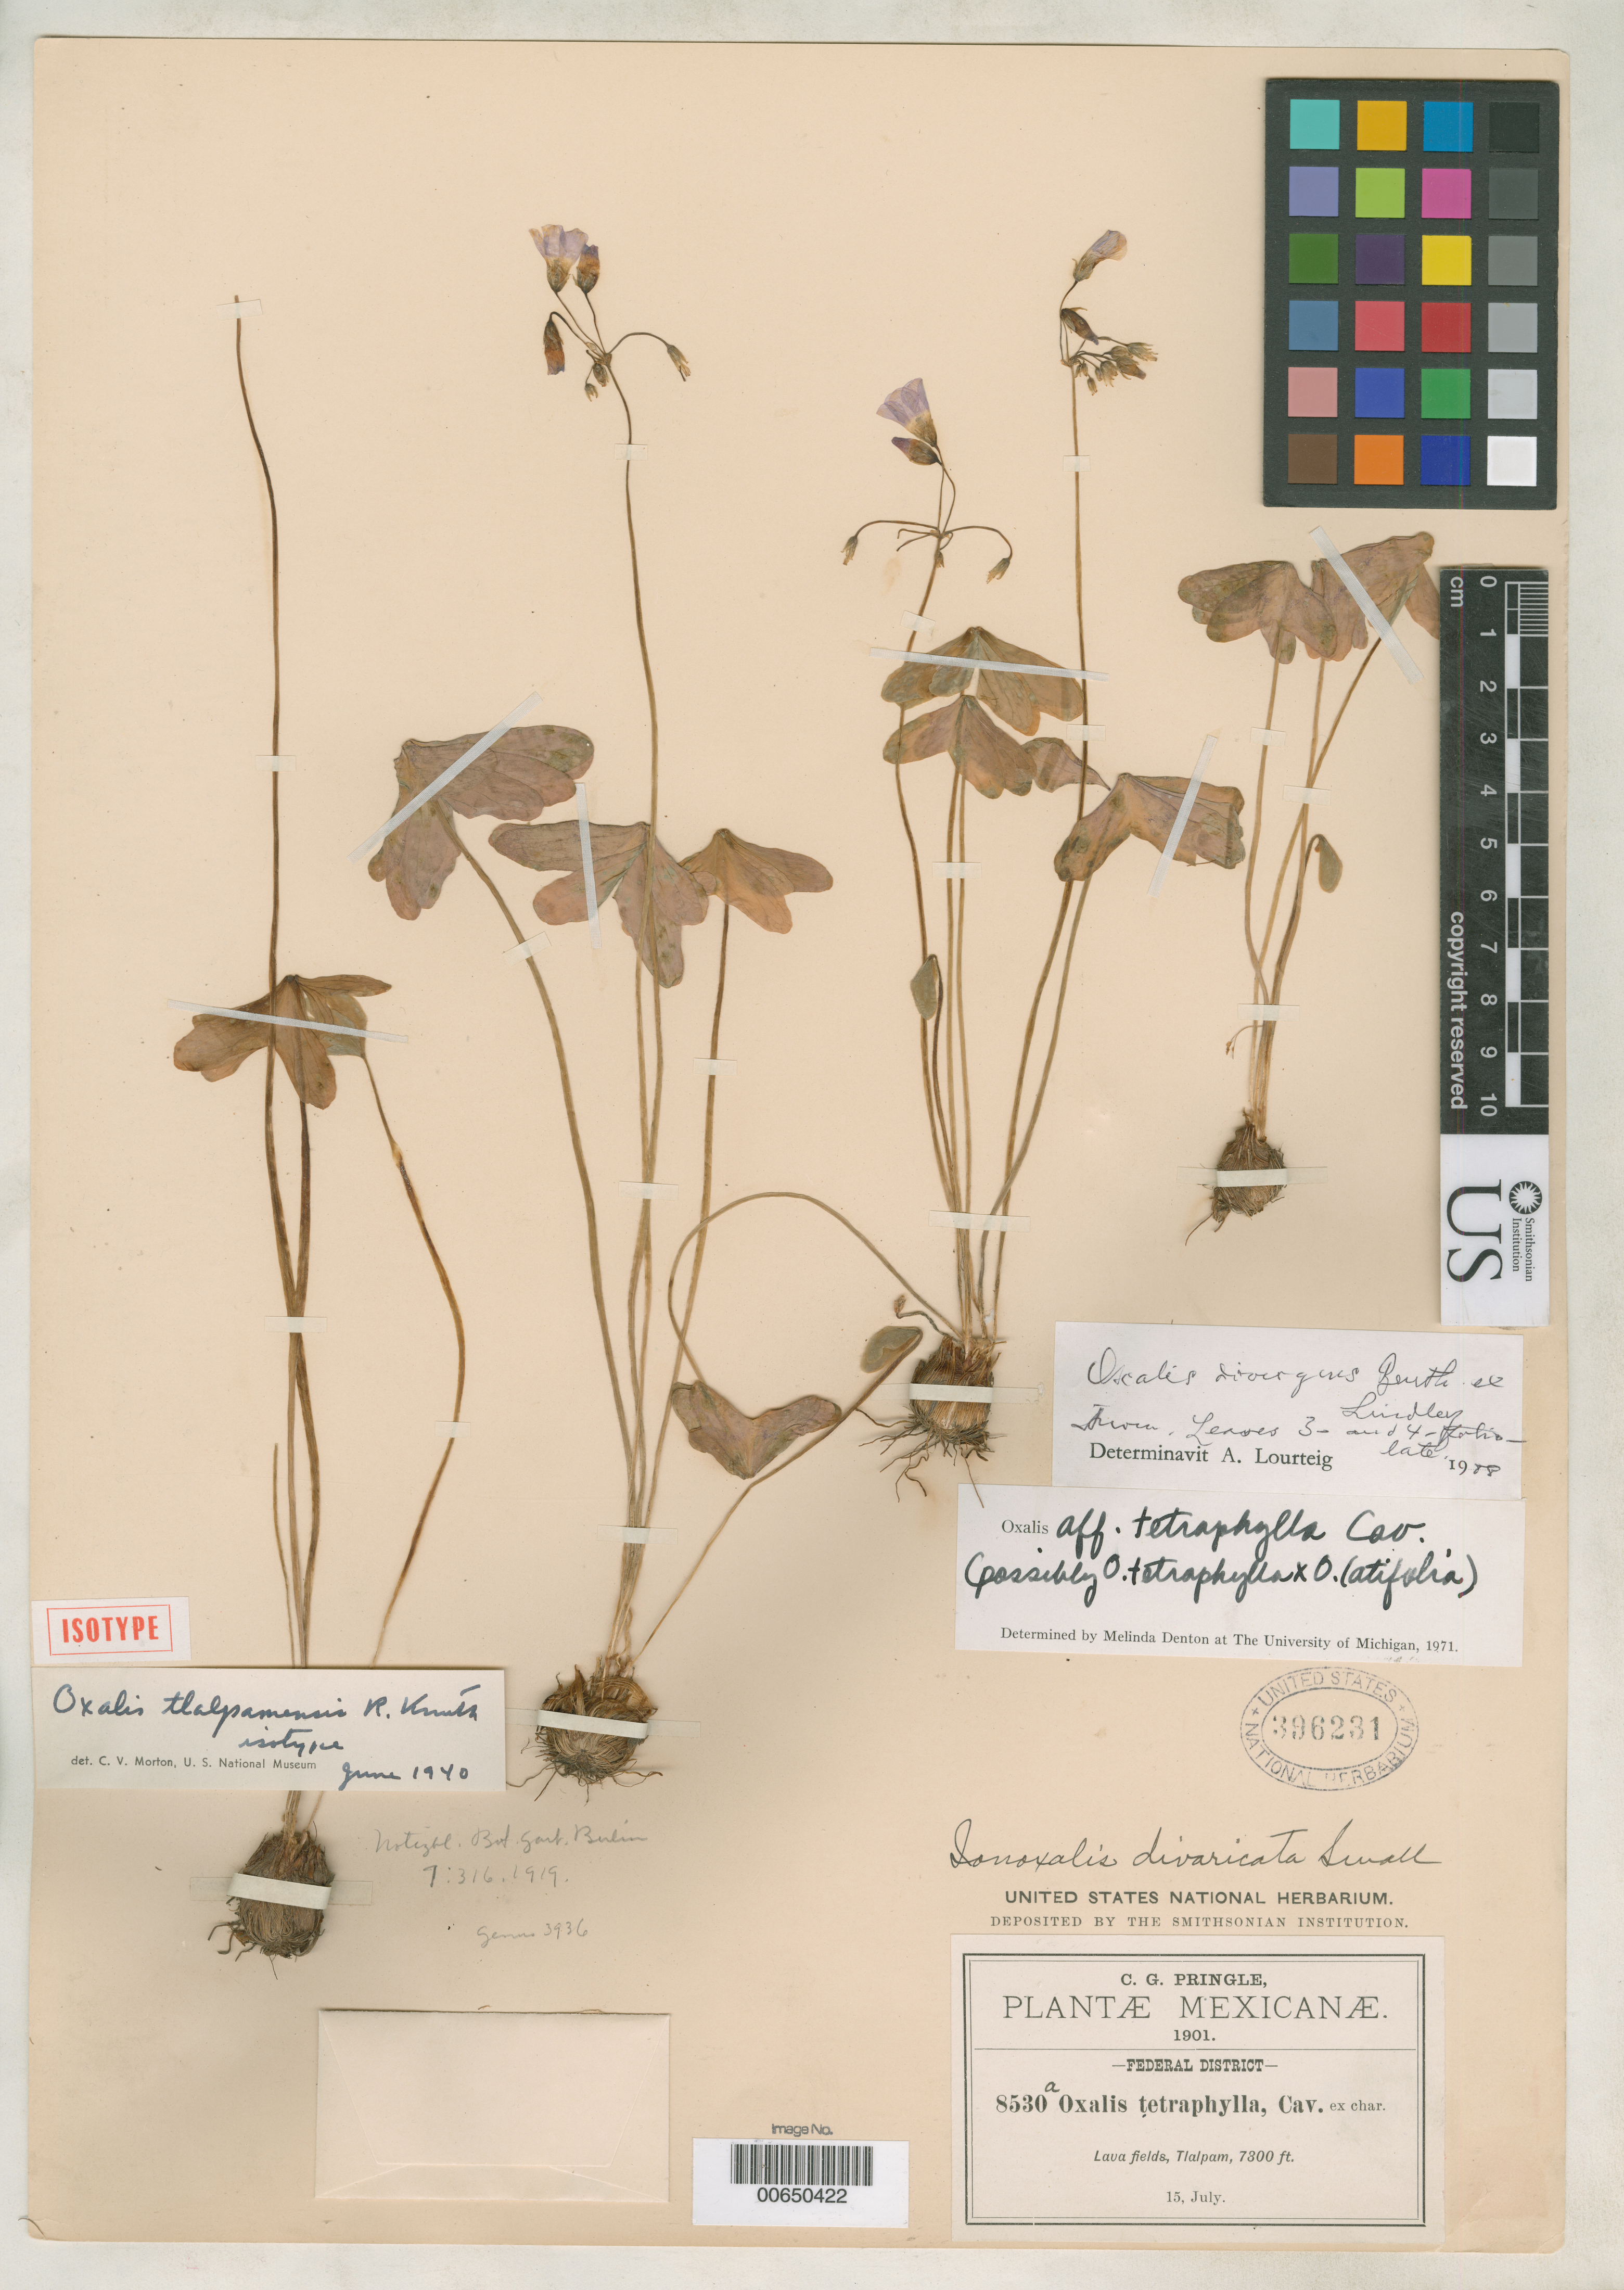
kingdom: Plantae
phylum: Tracheophyta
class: Magnoliopsida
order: Oxalidales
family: Oxalidaceae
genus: Oxalis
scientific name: Oxalis tlalpamensis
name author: R. Knuth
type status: Isotype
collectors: C. G. Pringle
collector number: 8530 a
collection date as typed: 15 Jul 1901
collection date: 1901-07-15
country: Mexico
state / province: Distrito Federal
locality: Tlalpam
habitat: Lava fields.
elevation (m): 2225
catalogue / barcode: US 396231